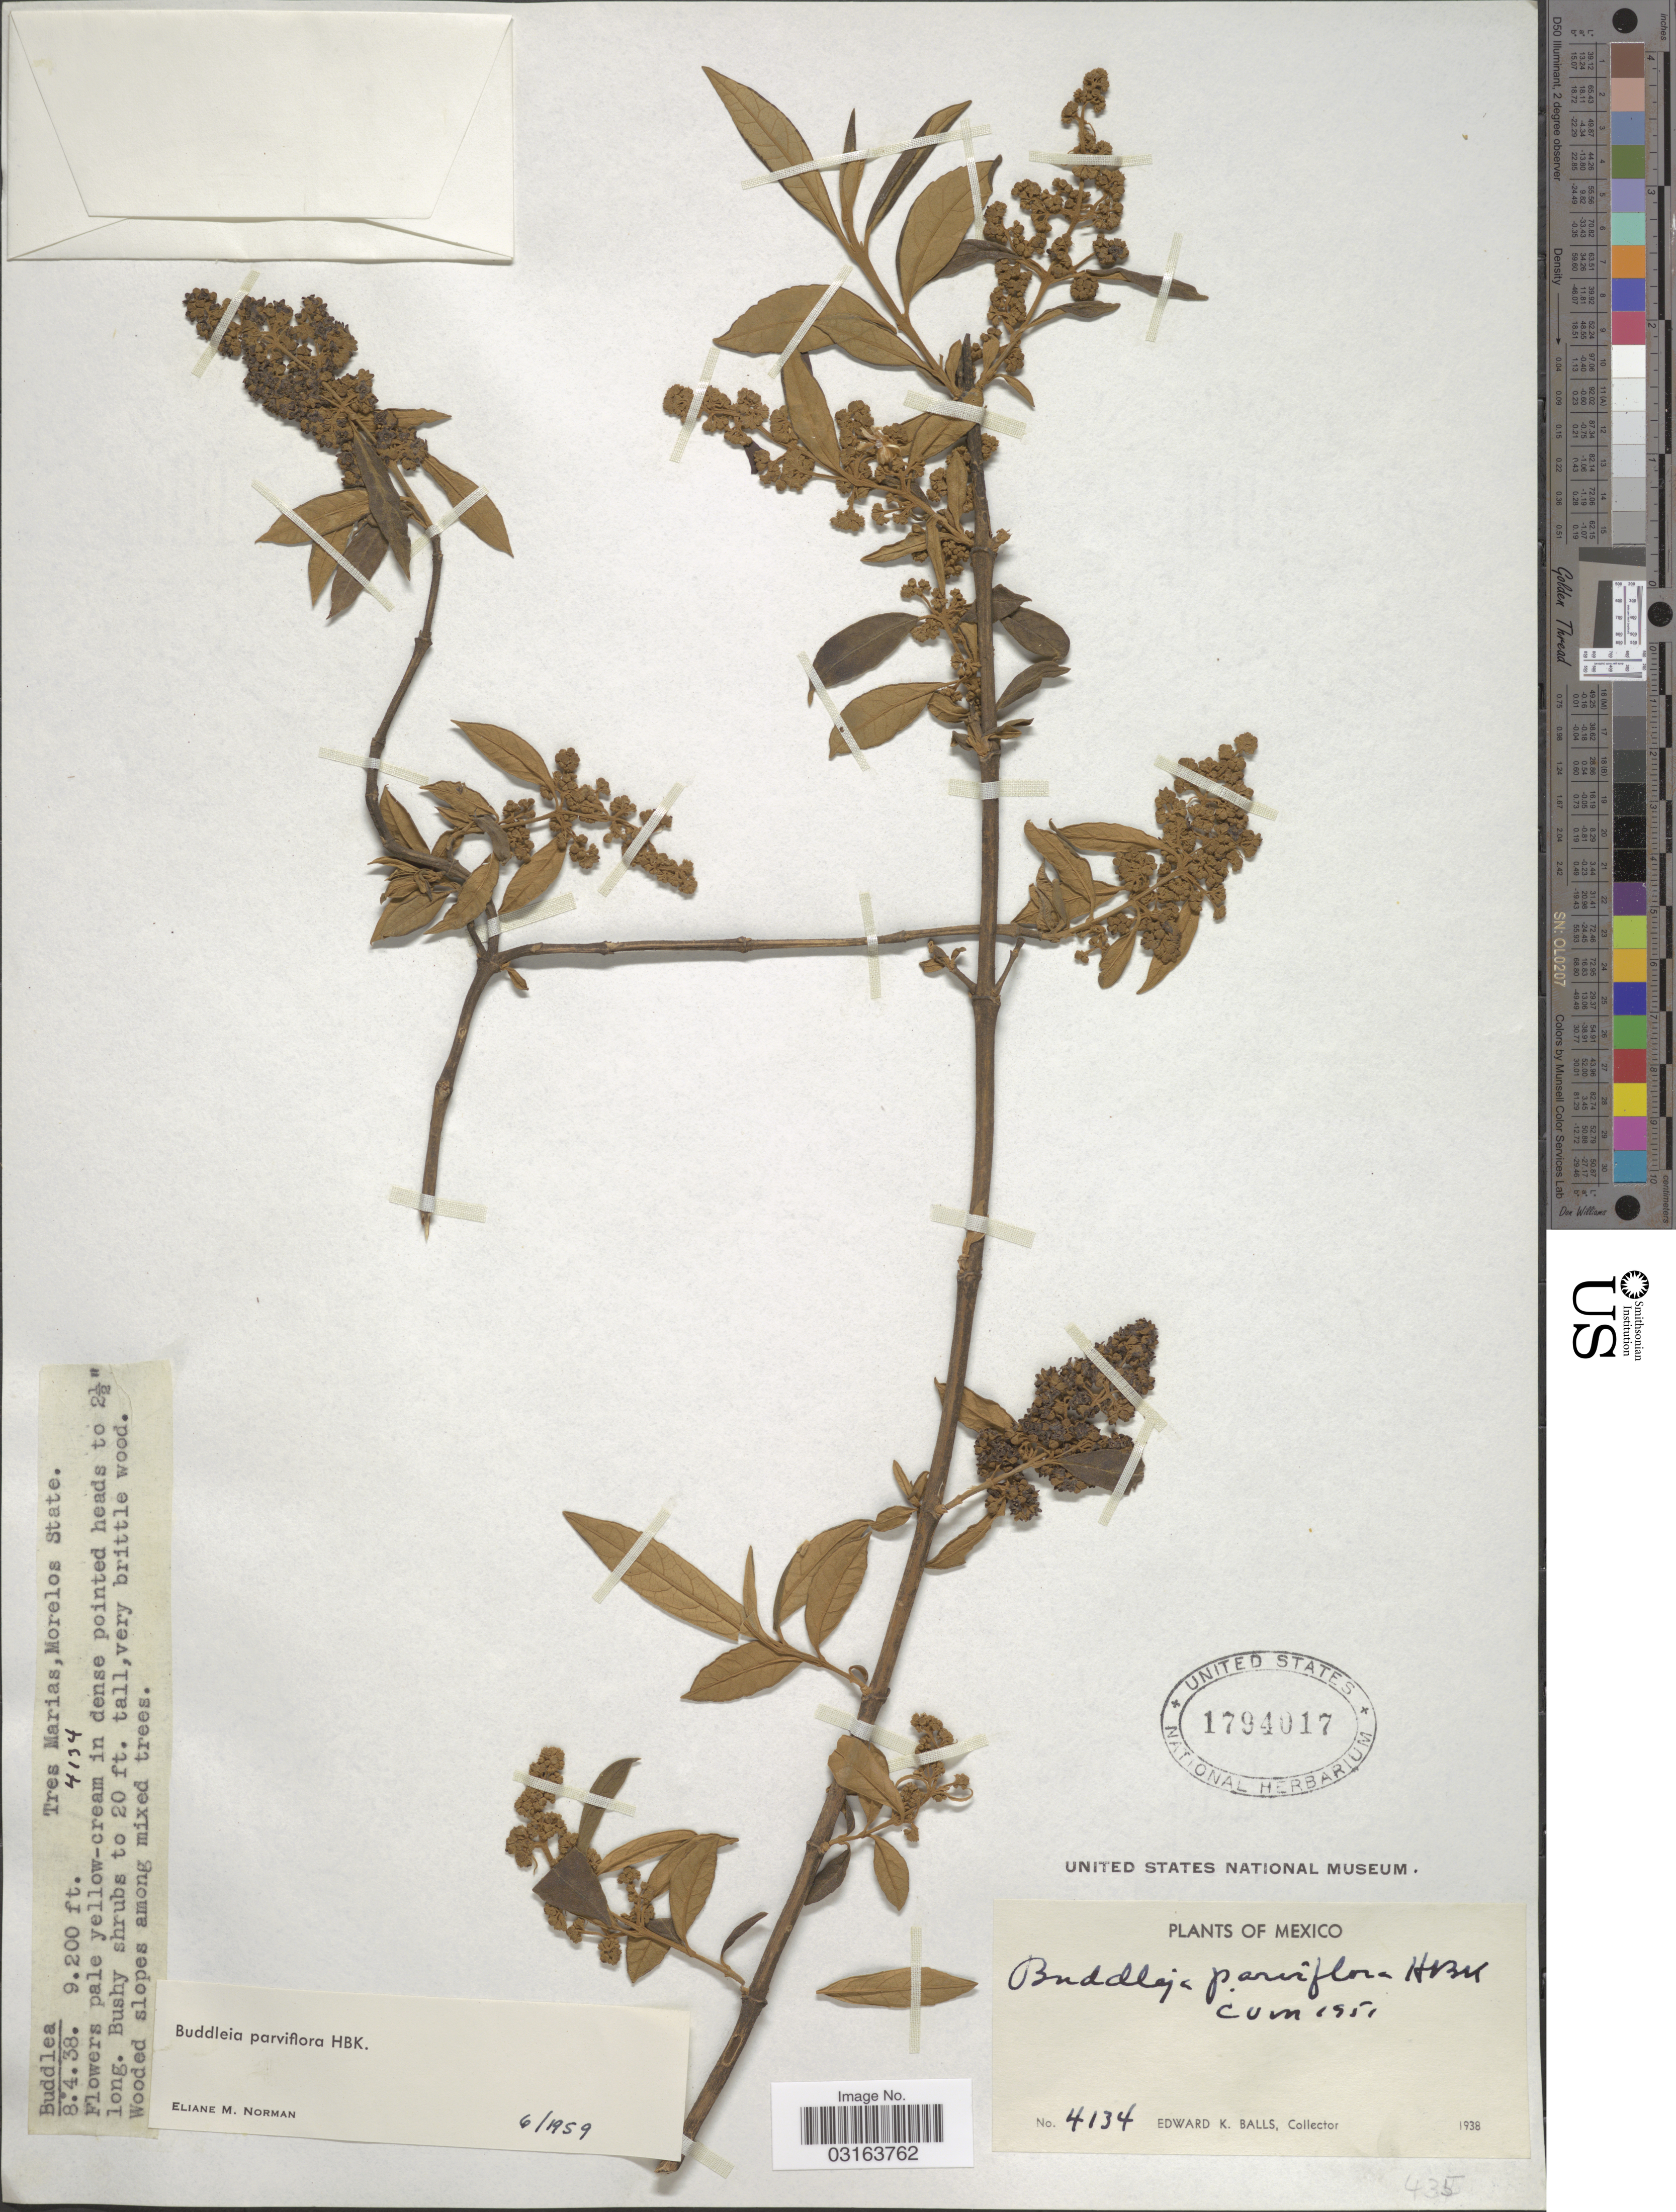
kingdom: Plantae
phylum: Tracheophyta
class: Magnoliopsida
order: Lamiales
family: Scrophulariaceae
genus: Buddleja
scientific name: Buddleja parviflora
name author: Kunth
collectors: E. K. Balls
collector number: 4134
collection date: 1938-04-08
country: Mexico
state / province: Morelos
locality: Tres Marias.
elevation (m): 2804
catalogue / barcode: US 1794017